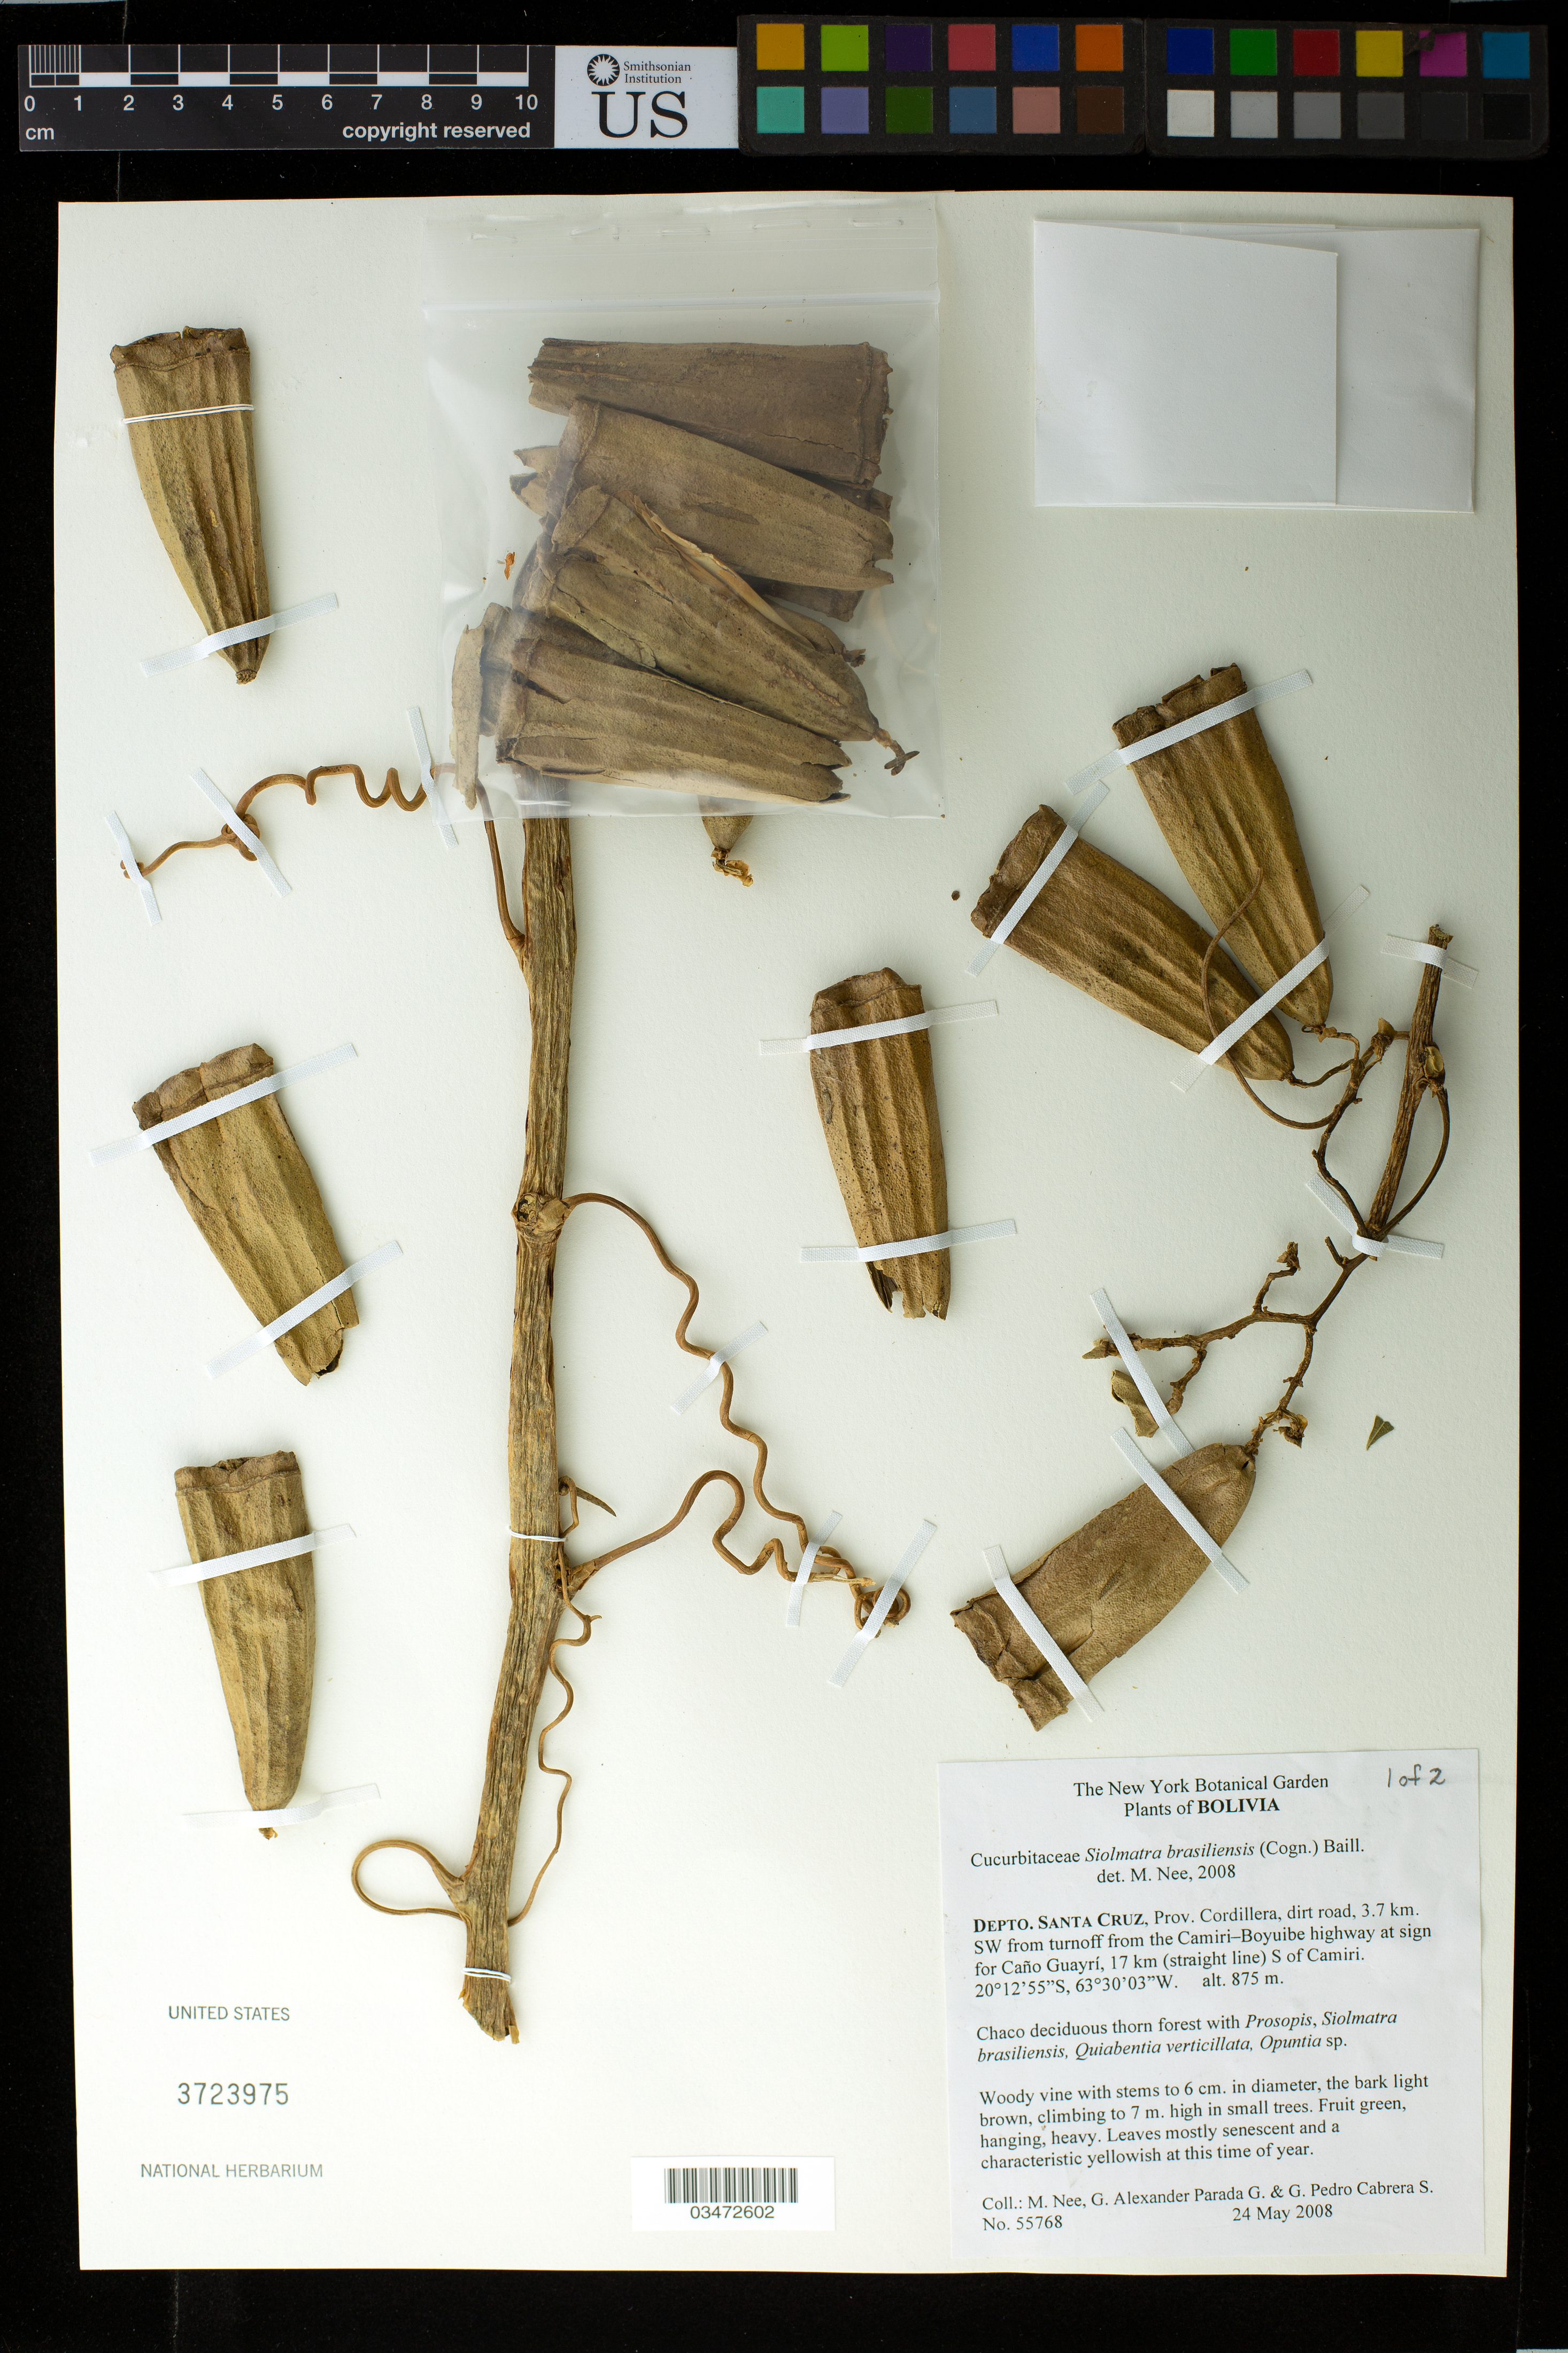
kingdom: Plantae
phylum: Tracheophyta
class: Magnoliopsida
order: Cucurbitales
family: Cucurbitaceae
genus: Siolmatra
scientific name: Siolmatra brasiliensis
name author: (Cogn.) Baill.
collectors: M. Nee, G. Parada & G. Cabrera S.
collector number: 55768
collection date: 2008-05-24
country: Bolivia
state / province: Santa Cruz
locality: Depto. Santa Cruz Cordillera, dirt road, 3.7 km SW from turnoff from the Camiri- Boyuibe highway at sign for Cano Guayri, 17 km (straight line) S of Camiri.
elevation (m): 875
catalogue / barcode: US 3723975